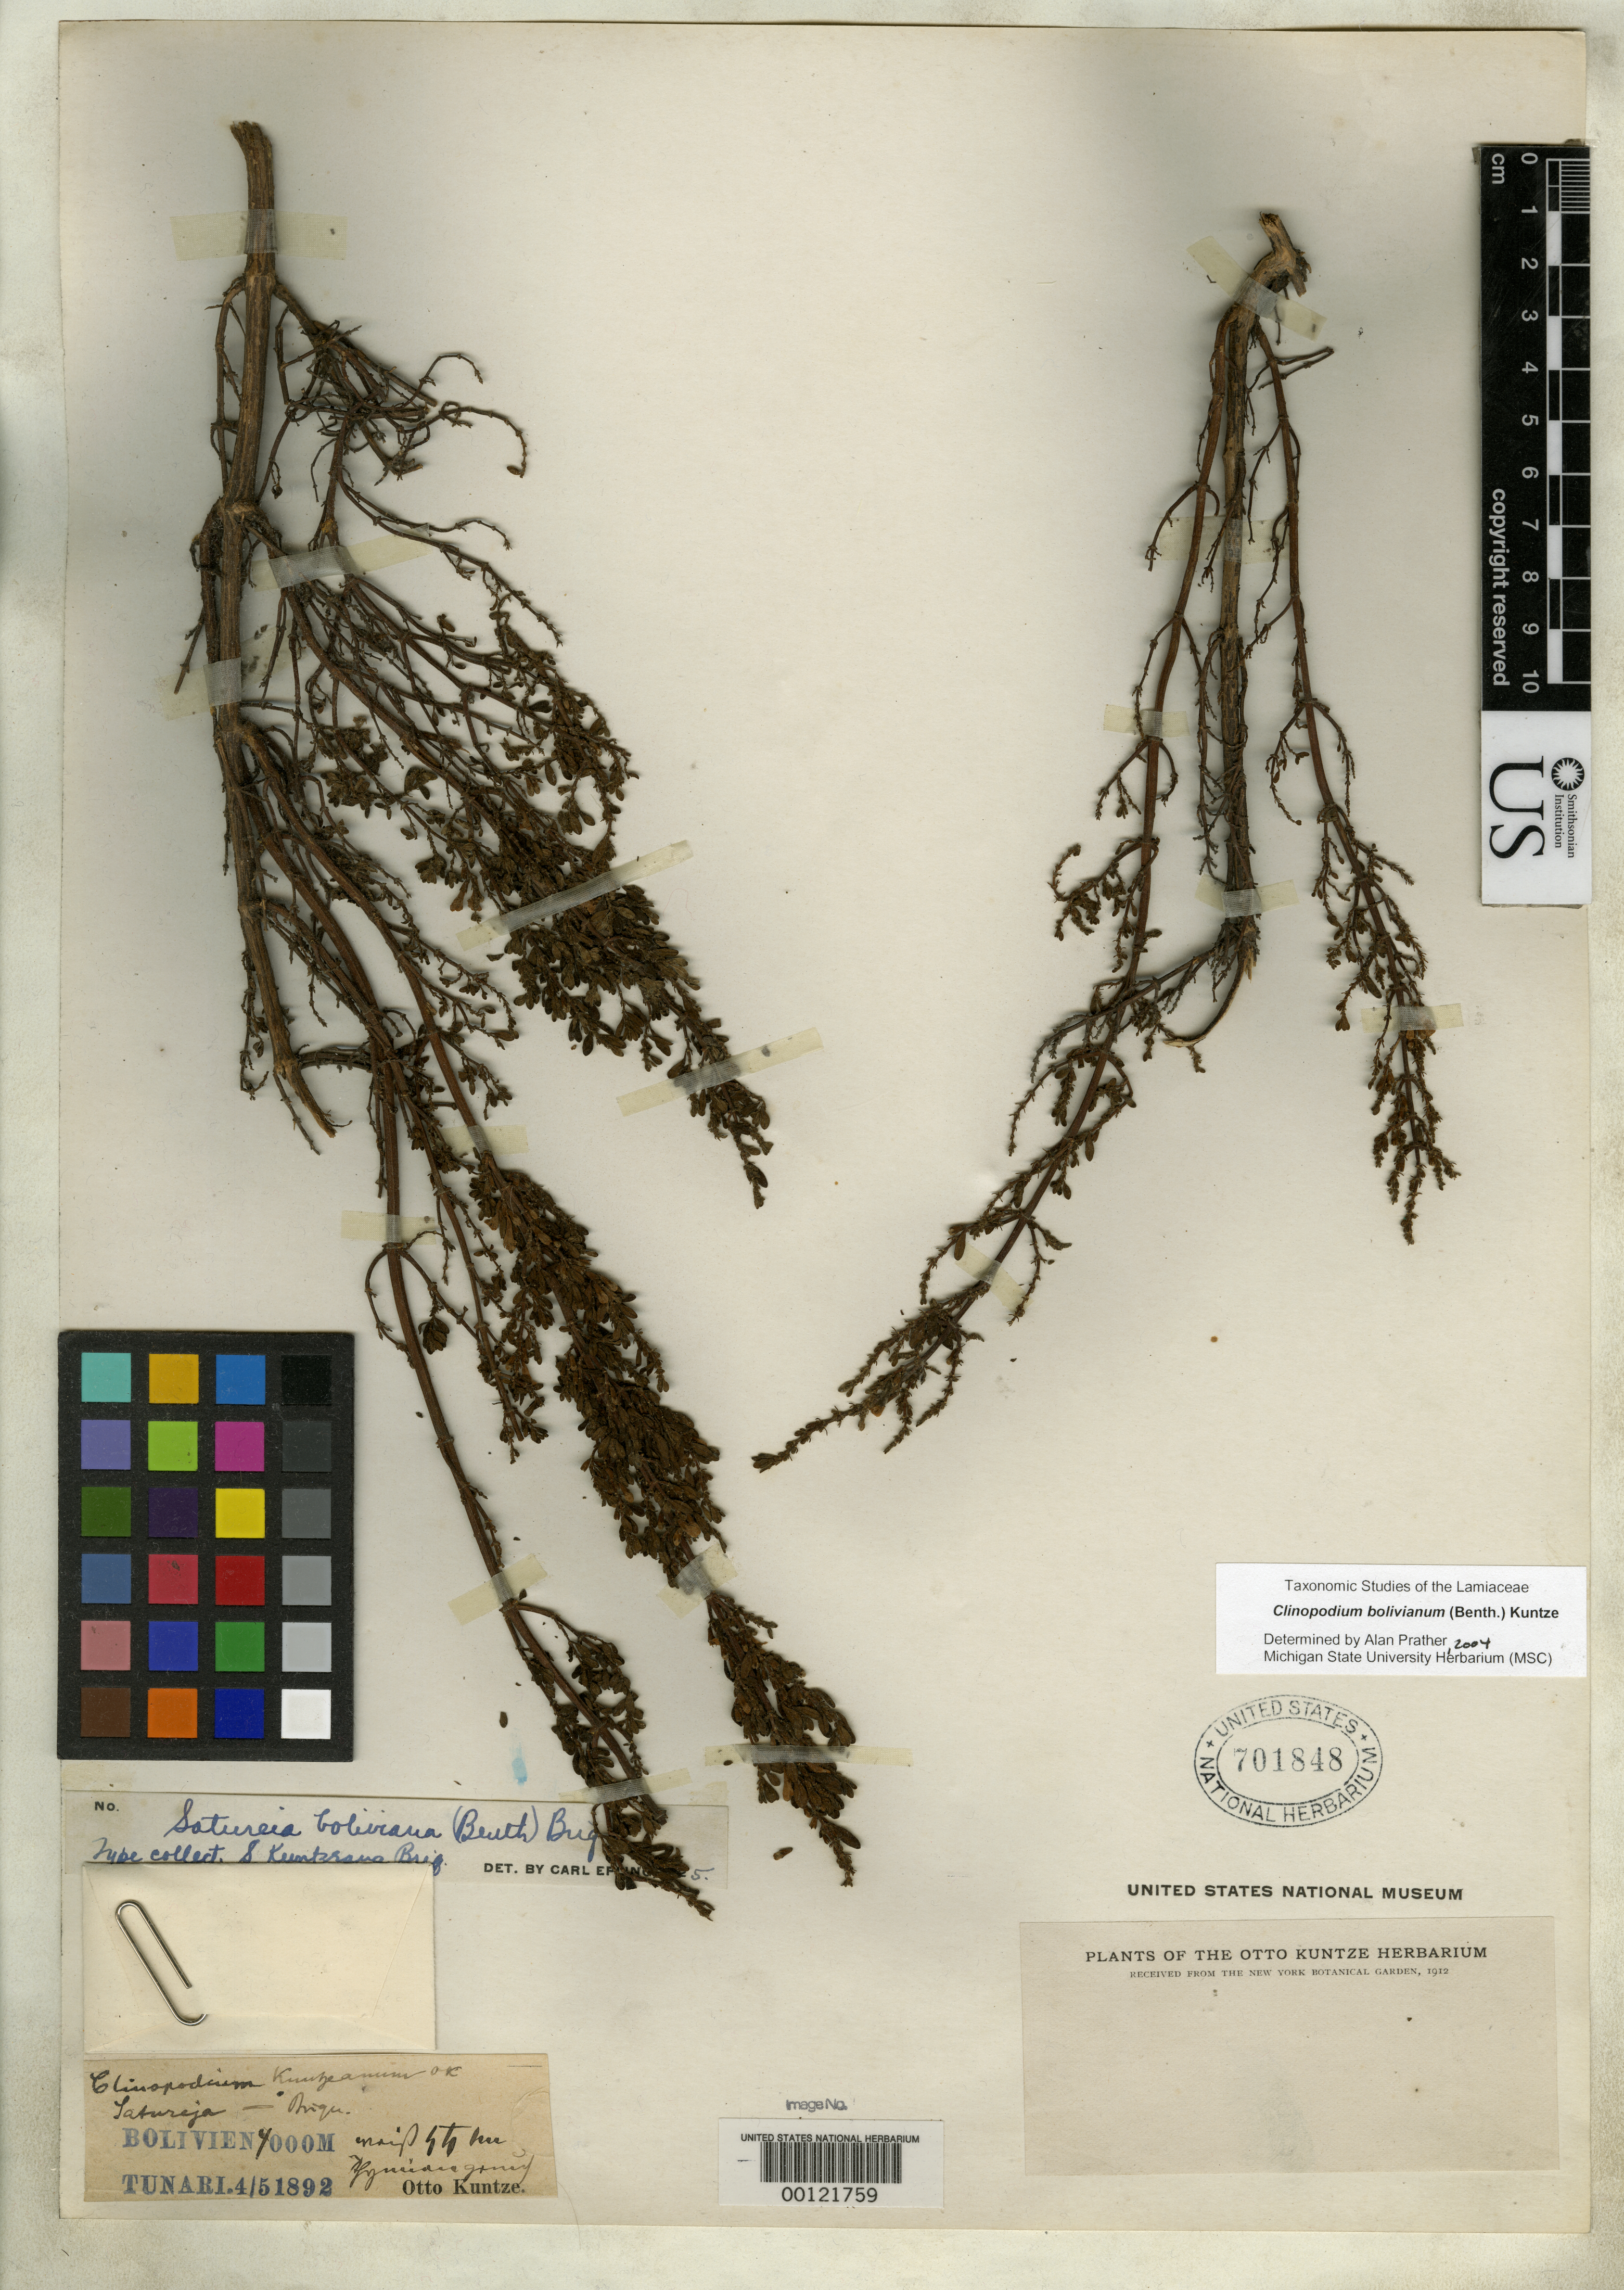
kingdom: Plantae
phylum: Tracheophyta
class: Magnoliopsida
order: Lamiales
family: Lamiaceae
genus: Satureja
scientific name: Satureja kuntzeana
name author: Briq.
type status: Isotype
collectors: C.E.O. Kuntze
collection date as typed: Apr 1892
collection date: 1892-04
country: Bolivia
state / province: Cochabamba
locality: Tunari.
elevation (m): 4000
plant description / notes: Collection date (?) "4/5 1892", cited in protologue as "Apr. 1892".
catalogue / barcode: US 701848